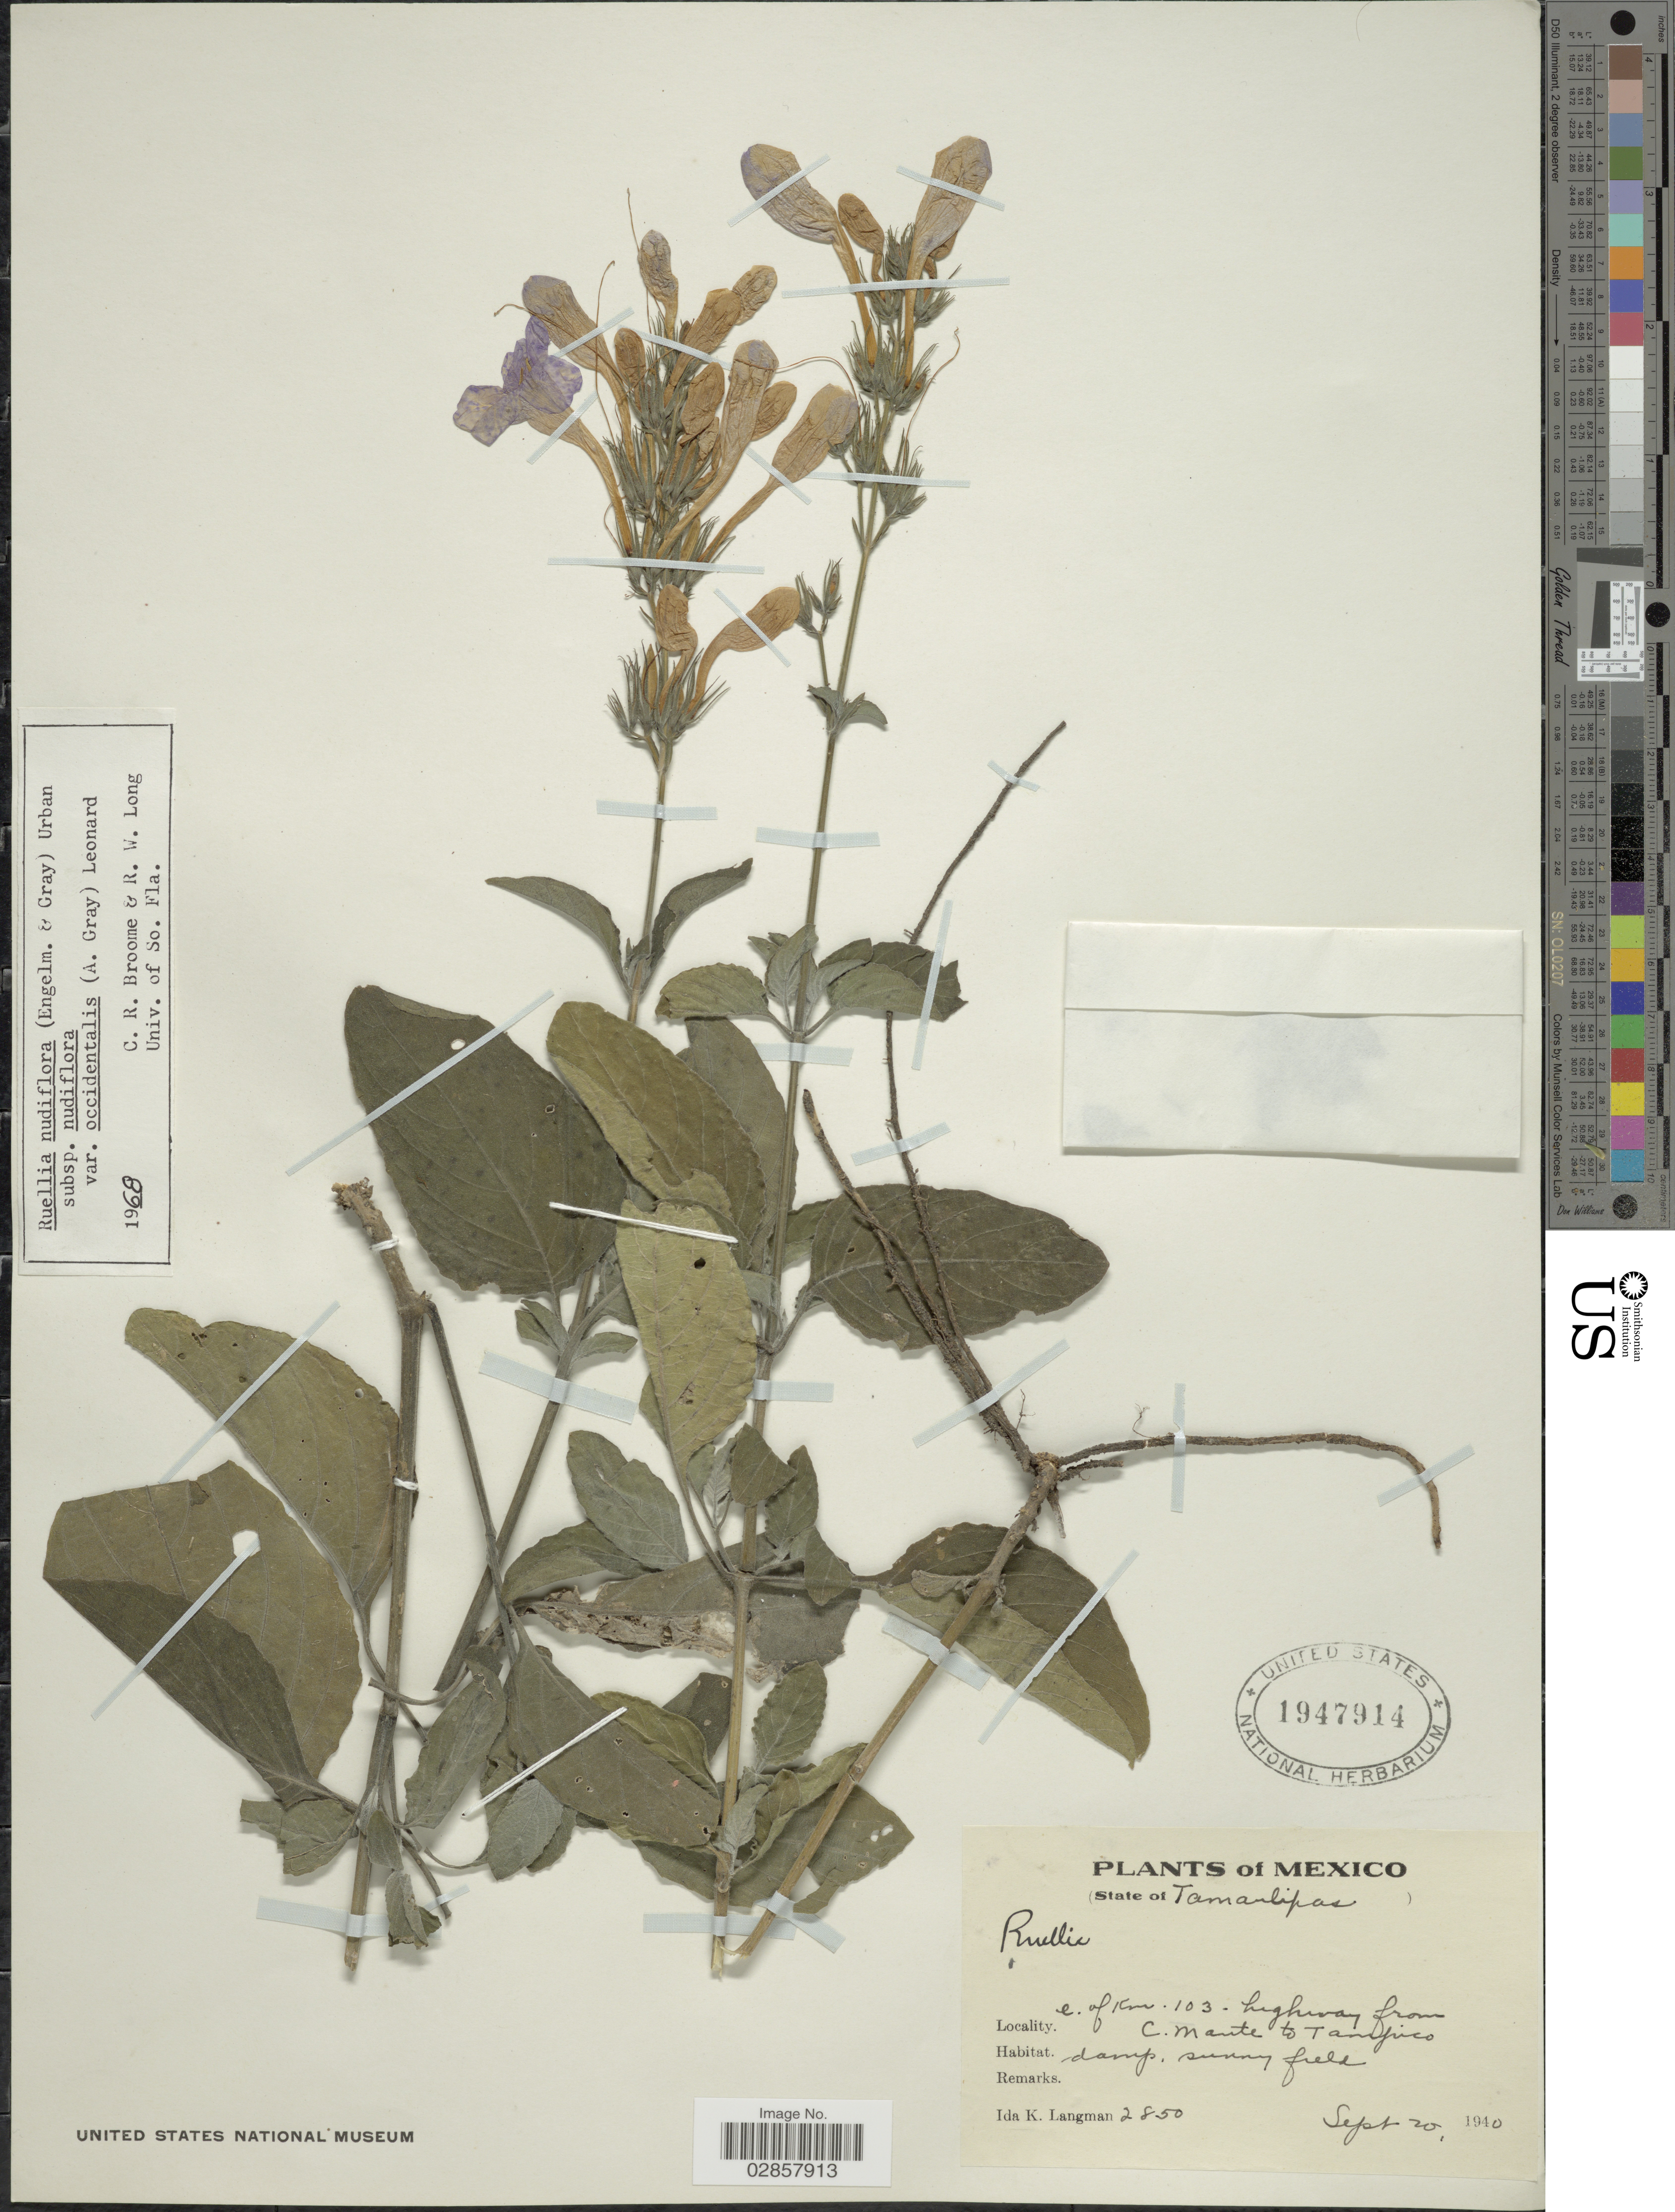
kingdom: Plantae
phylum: Tracheophyta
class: Magnoliopsida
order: Lamiales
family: Acanthaceae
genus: Ruellia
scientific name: Ruellia occidentalis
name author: (A. Gray) Tharp & F.A. Barkley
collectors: I. K. Langman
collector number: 2850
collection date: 1940-09-20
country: Mexico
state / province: Tamaulipas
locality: E. of Km. 103 - highway from C. Mante to Tampico.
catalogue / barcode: US 1947914